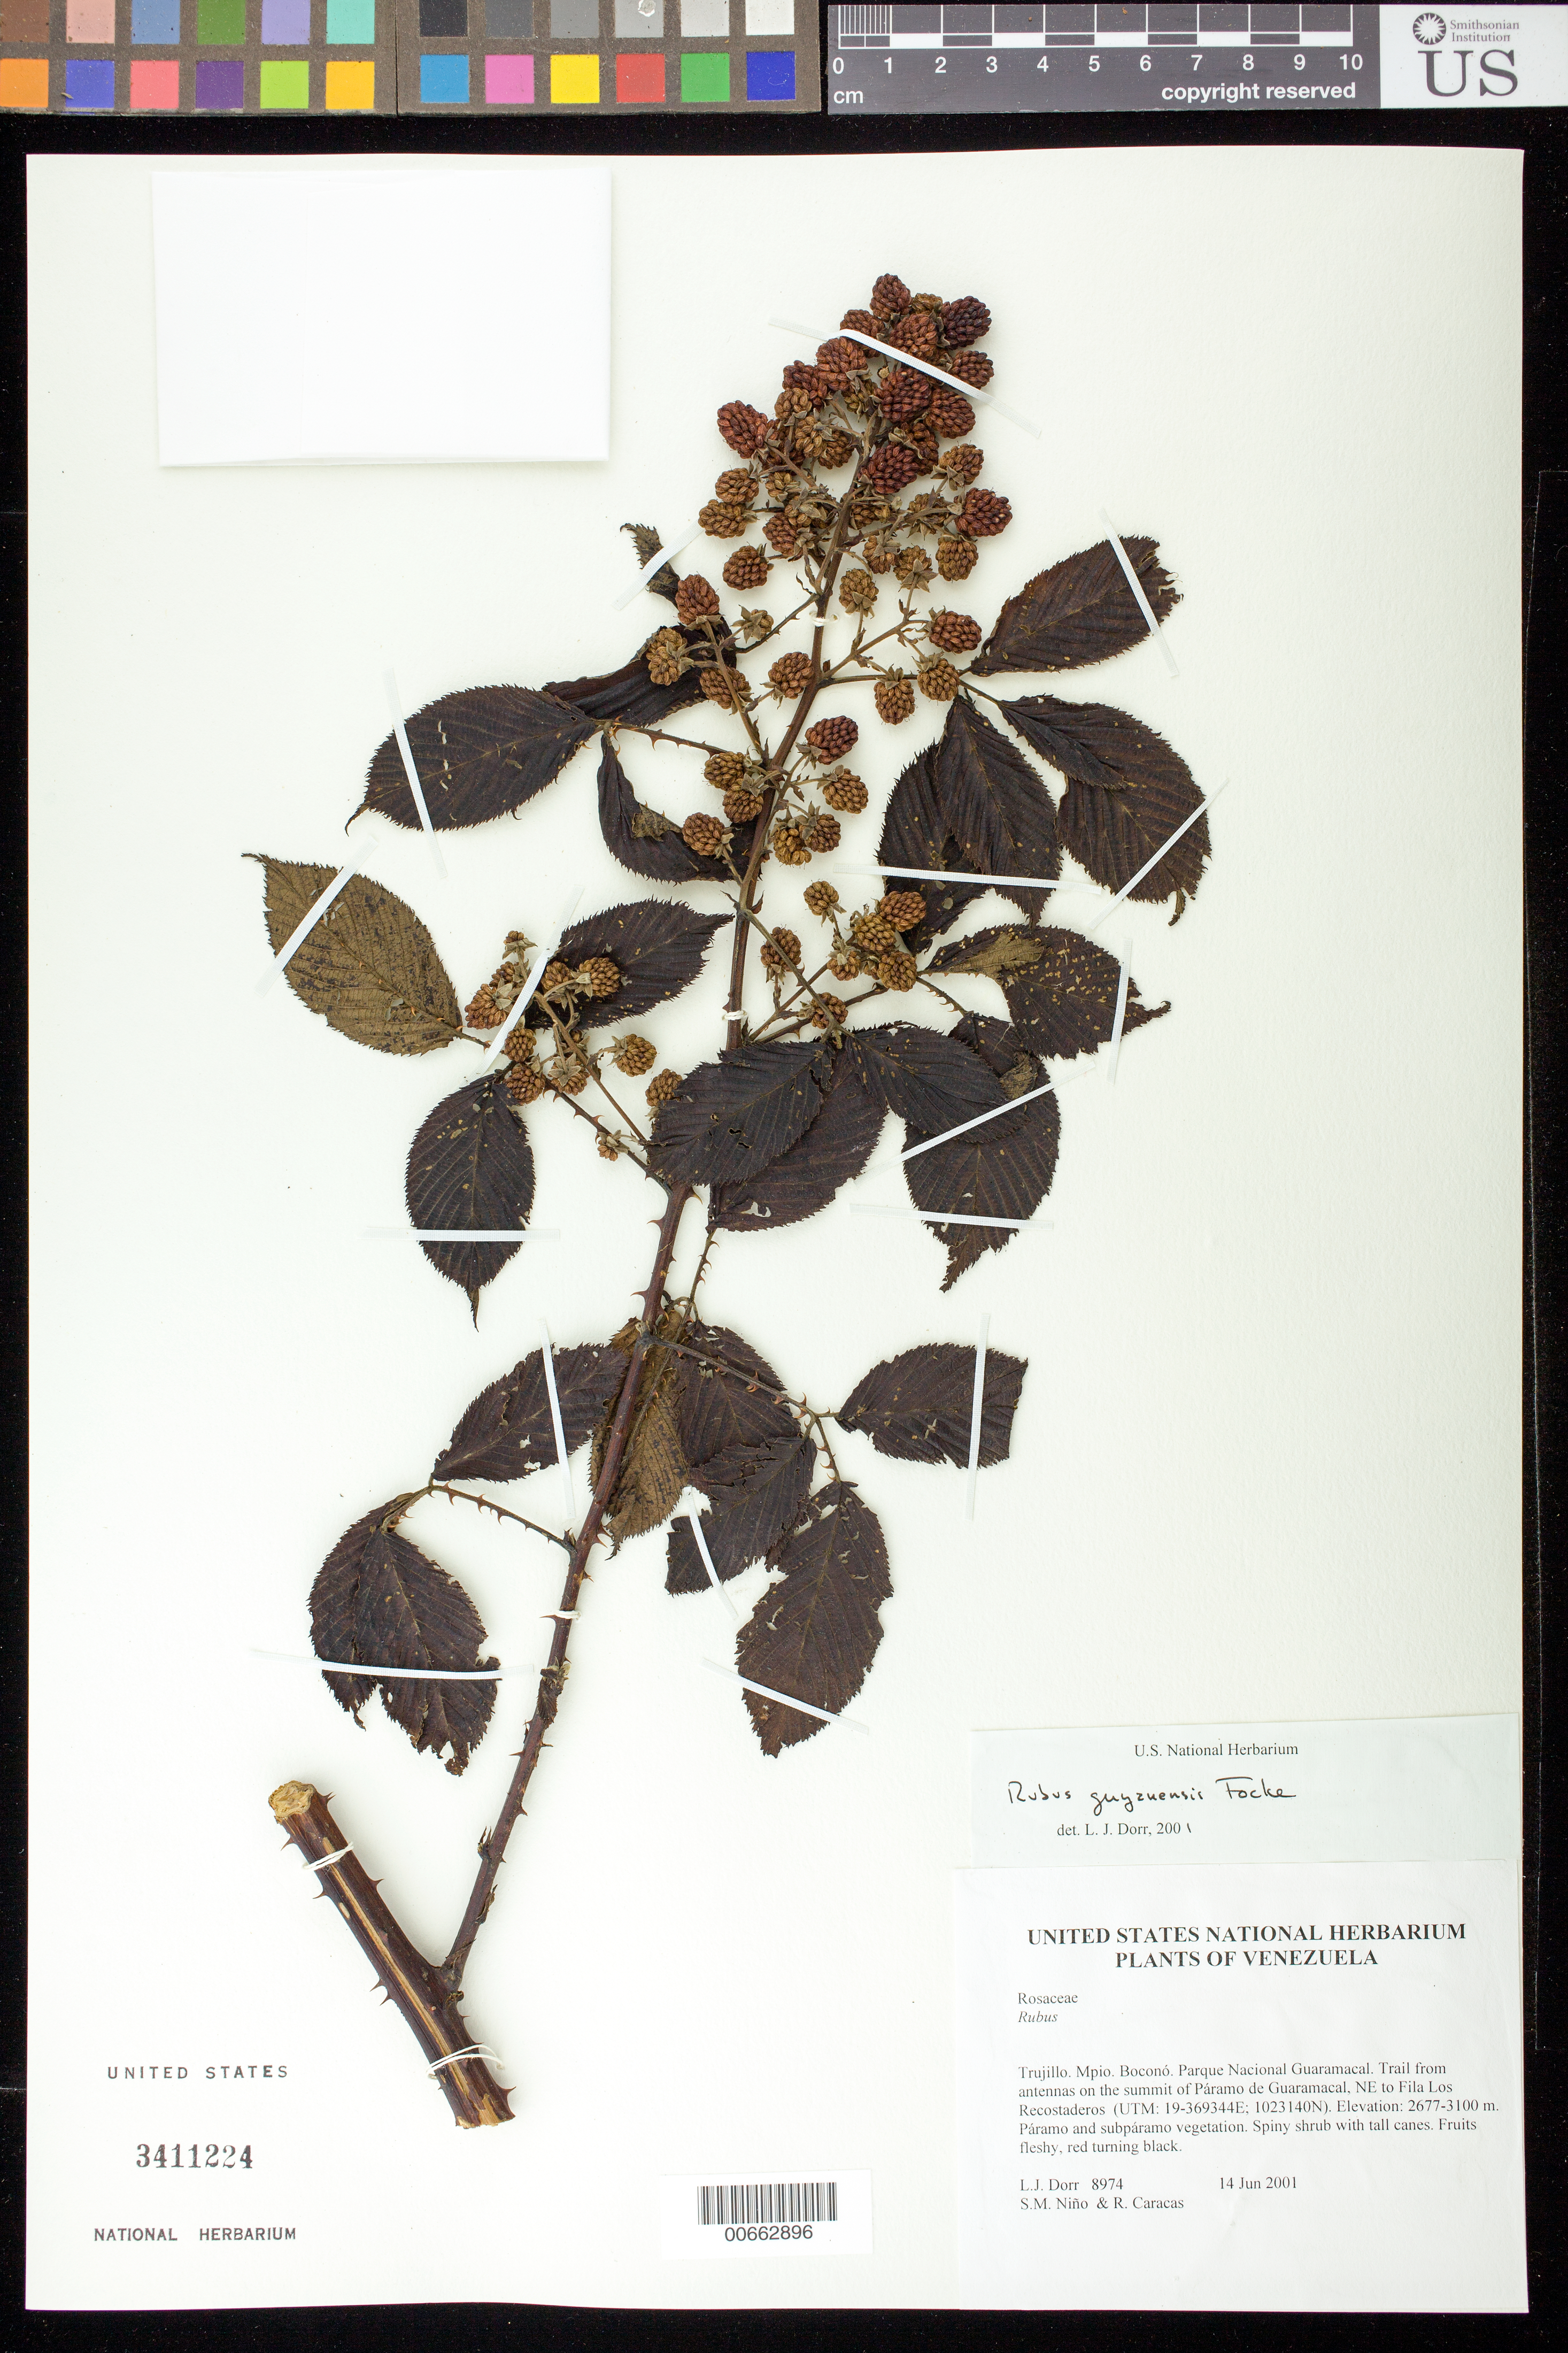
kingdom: Plantae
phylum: Tracheophyta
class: Magnoliopsida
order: Rosales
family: Rosaceae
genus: Rubus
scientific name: Rubus guyanensis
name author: Focke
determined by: Dorr, L. J., (BOT), Smithsonian Institution - National Museum of Natural History (UNITED STATES)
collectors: L. J. Dorr, S. M. Niño & R. Caracas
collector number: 8974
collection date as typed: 14 Jun 2001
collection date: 2001-06-14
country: Venezuela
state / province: Trujillo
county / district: Boconó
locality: Parque Nacional Guaramacal. Trail from antennas on the summit of Páramo de Guaramacal, NE to Fila Los Recostaderos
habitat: Páramo and subpáramo vegetation.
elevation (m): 2677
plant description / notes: AAU, CAS, CTES, F, K, MO, PORT, US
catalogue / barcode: US 3411224